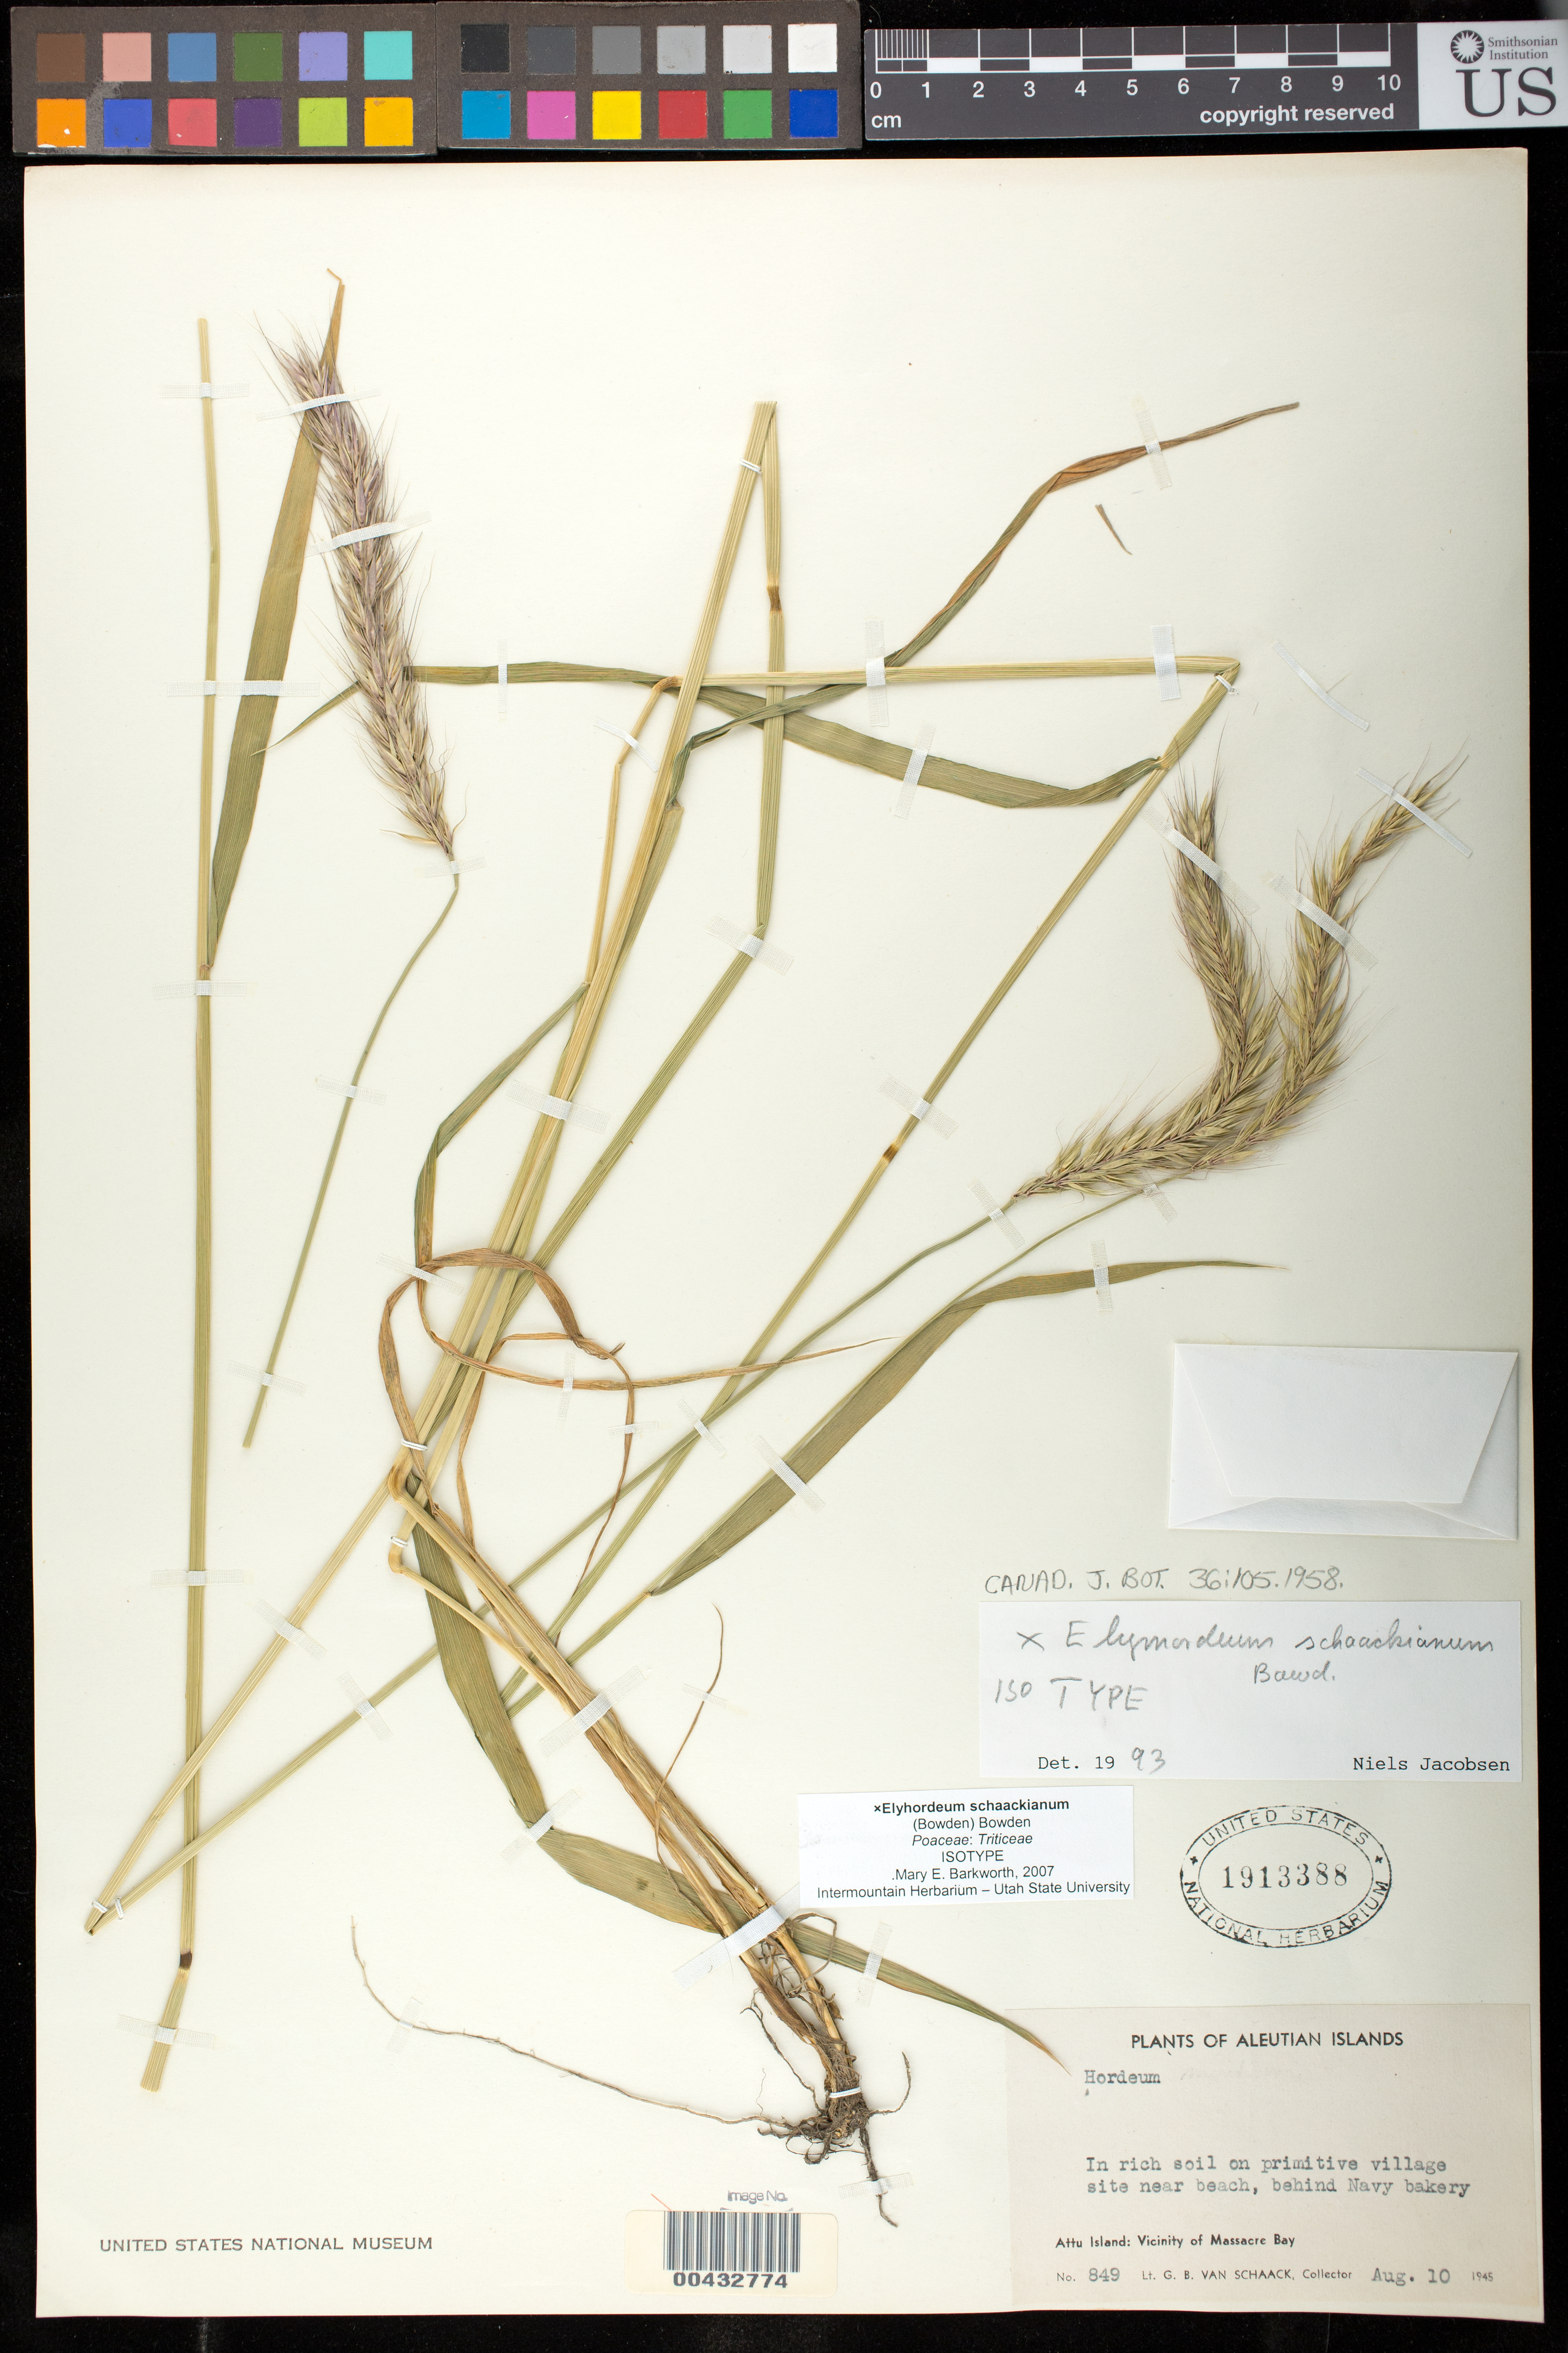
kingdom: Plantae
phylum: Tracheophyta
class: Liliopsida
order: Poales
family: Poaceae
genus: Elymordeum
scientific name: x Elymordeum schaackianum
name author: Bowden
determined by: Jacobsen, N. H. G.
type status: Isotype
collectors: G. Van Schaack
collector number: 849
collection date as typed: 10 Aug 1945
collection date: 1945-08-10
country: United States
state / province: Alaska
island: Attu Island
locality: Vicinity of Massacre Bay, site near beach.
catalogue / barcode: US 1913388